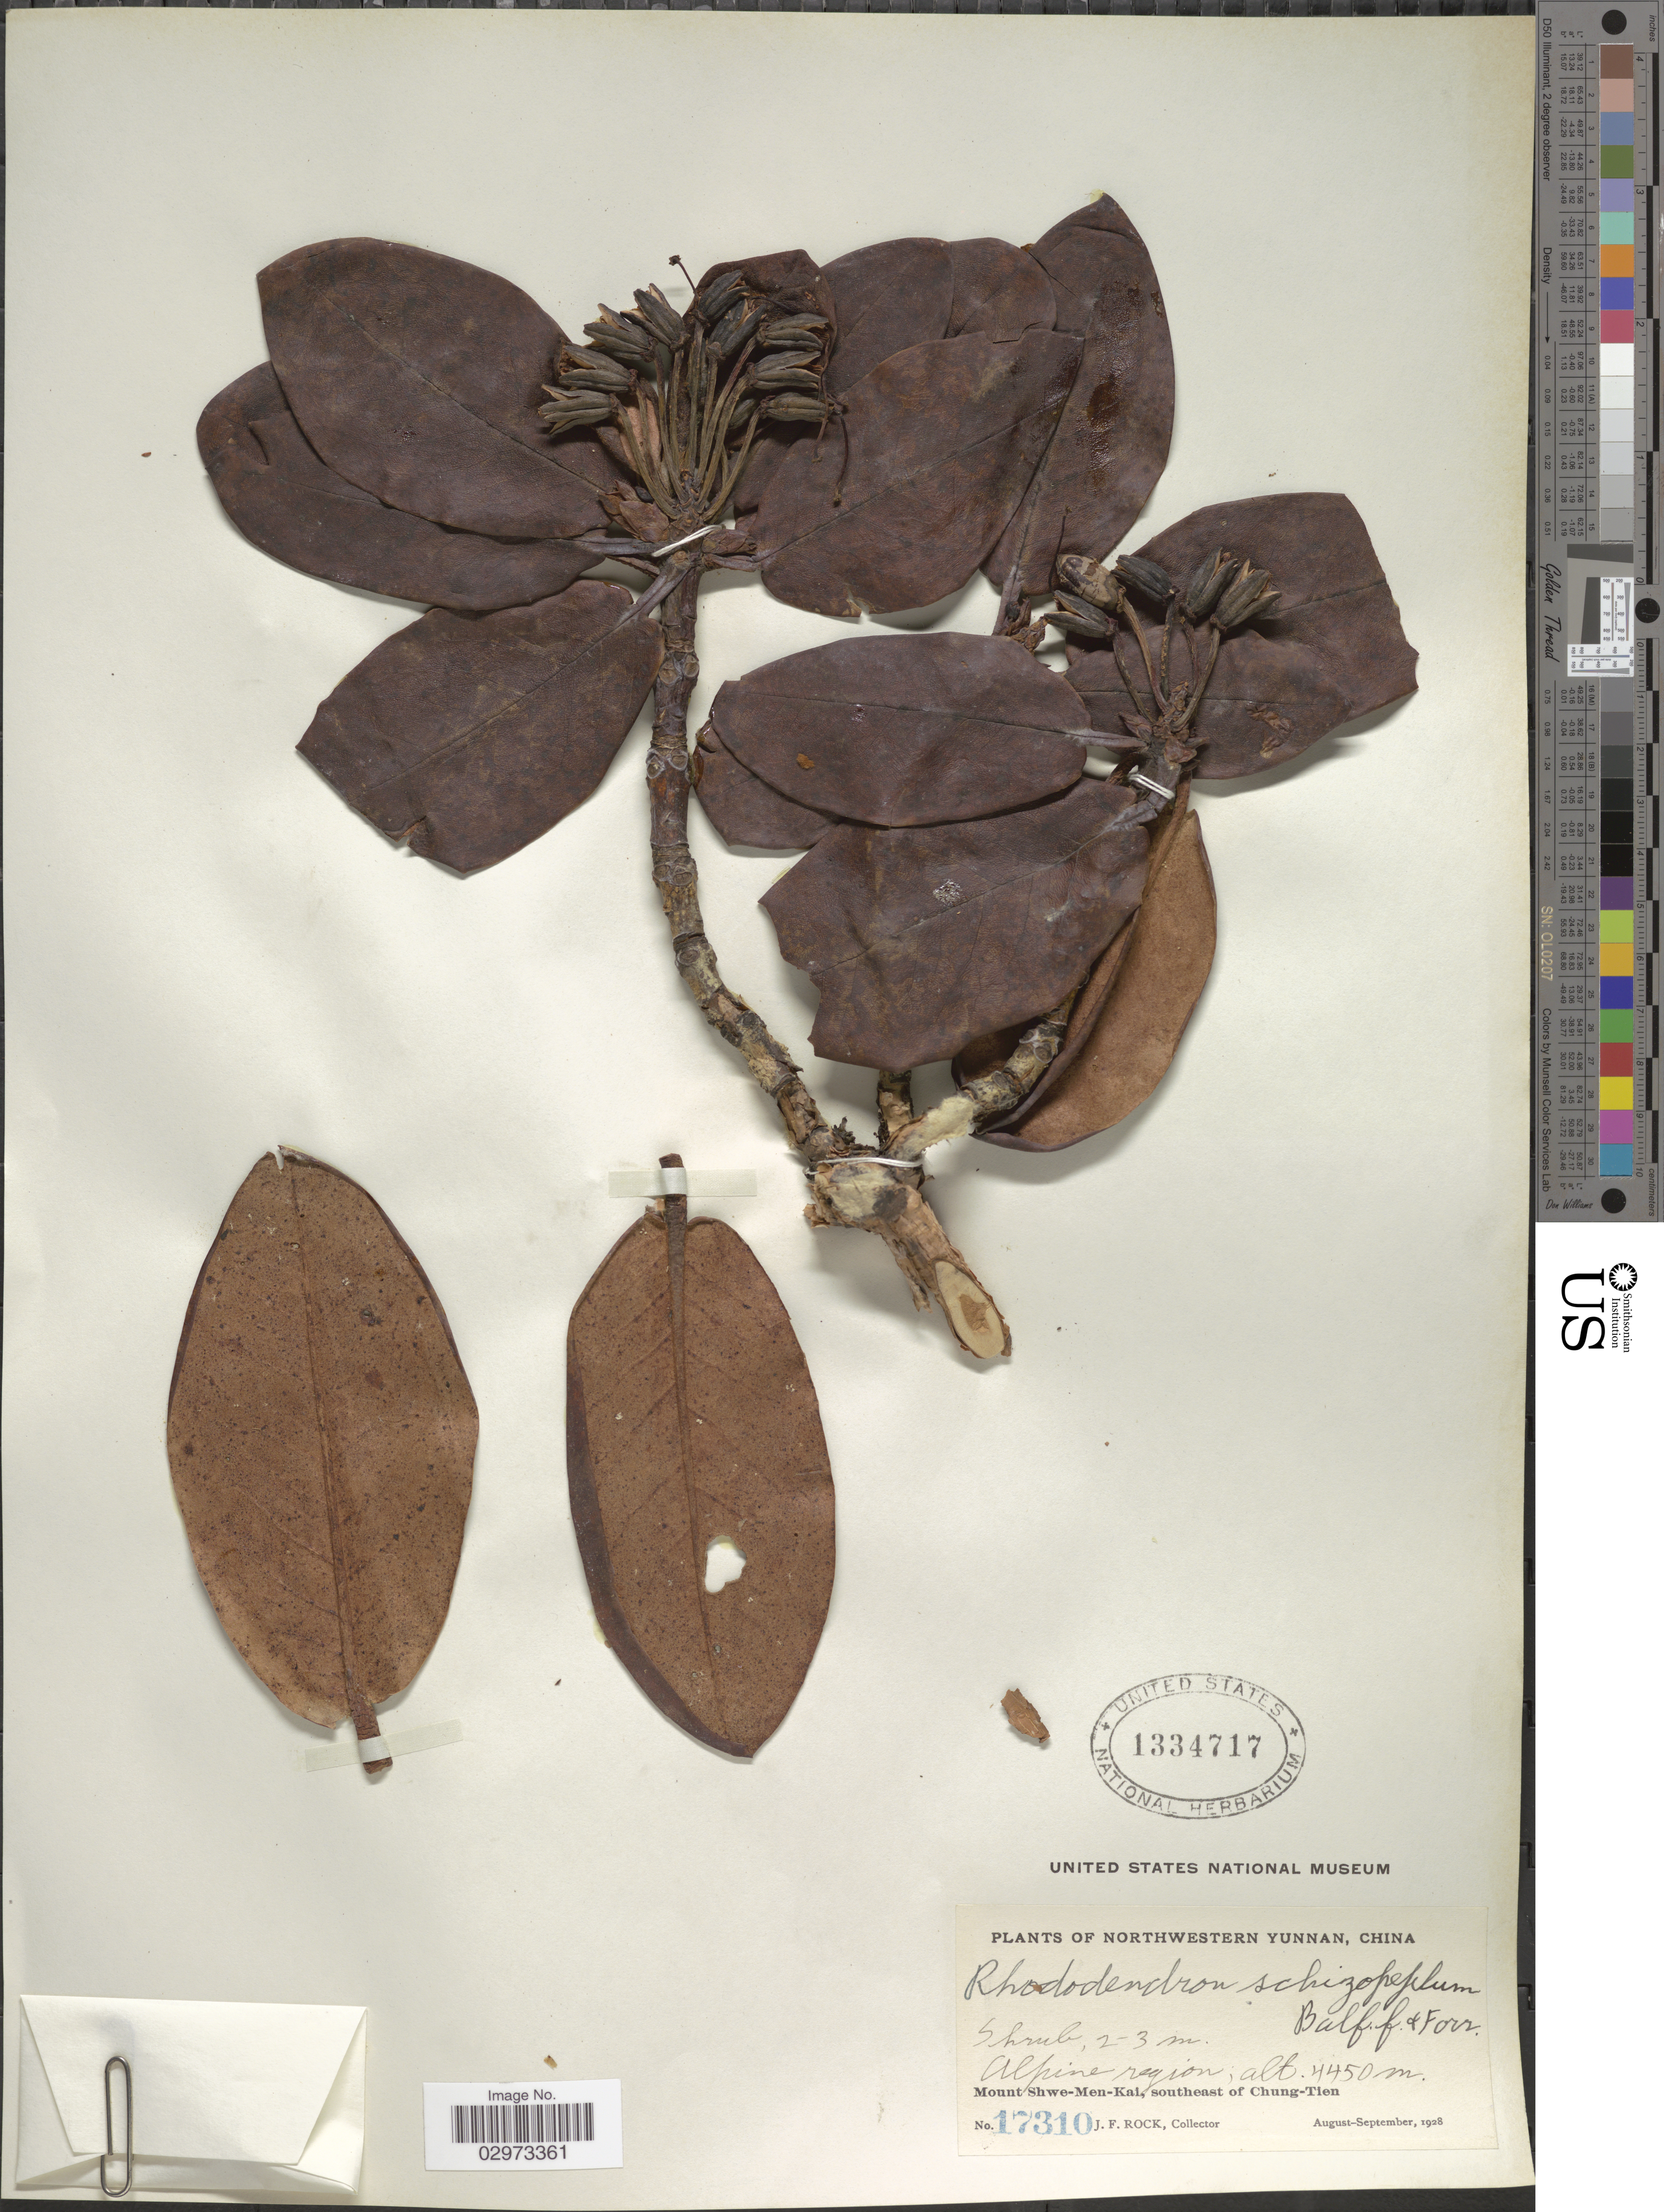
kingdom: Plantae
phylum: Tracheophyta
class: Magnoliopsida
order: Ericales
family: Ericaceae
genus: Rhododendron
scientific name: Rhododendron schizopeplum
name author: Balf. f. & Forrest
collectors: J. Rock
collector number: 17310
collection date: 1928-08/1928-09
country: China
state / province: Yunnan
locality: Northwestern Yunnan. Alpine region. Mount Shwe-Men-Kai, southeast of Chung-Tien.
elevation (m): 4450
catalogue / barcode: US 1334717